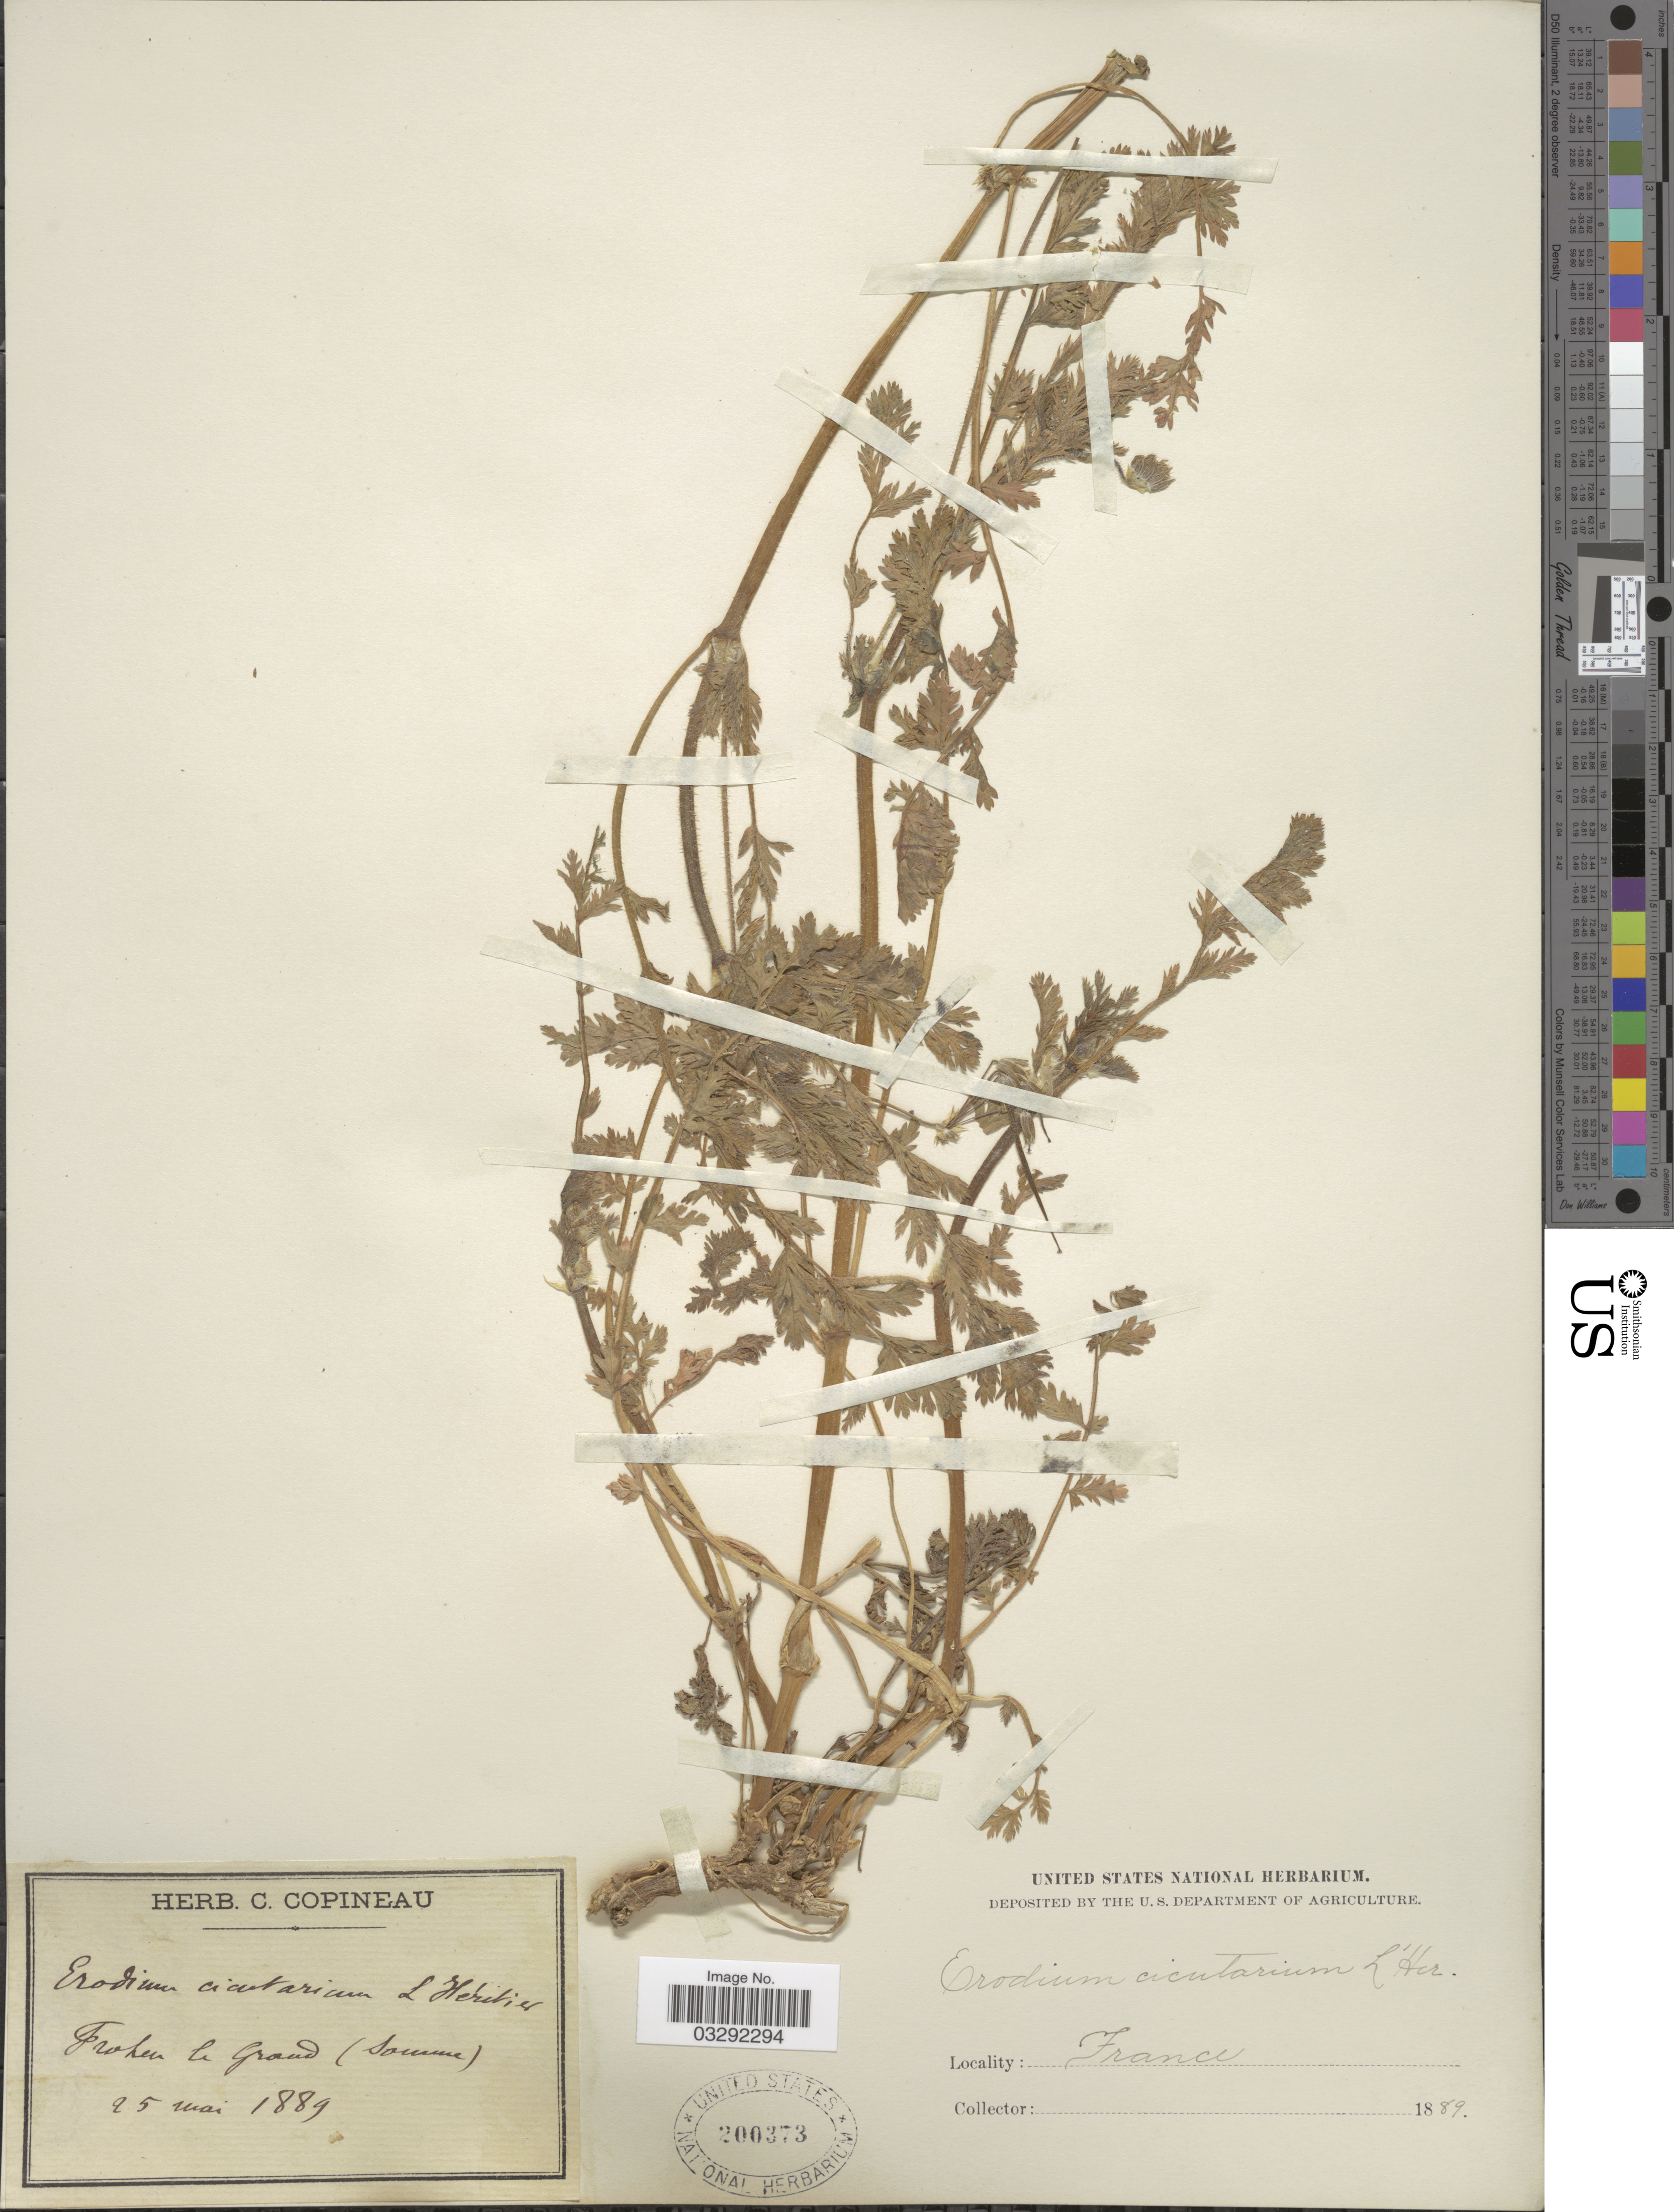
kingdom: Plantae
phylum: Tracheophyta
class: Magnoliopsida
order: Geraniales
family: Geraniaceae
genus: Erodium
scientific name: Erodium cicutarium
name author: (L.) L'Hér.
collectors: ex herb. C. Copineau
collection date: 1889-05-25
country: France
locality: Frohen le Grand (Somme).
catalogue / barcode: US 200373